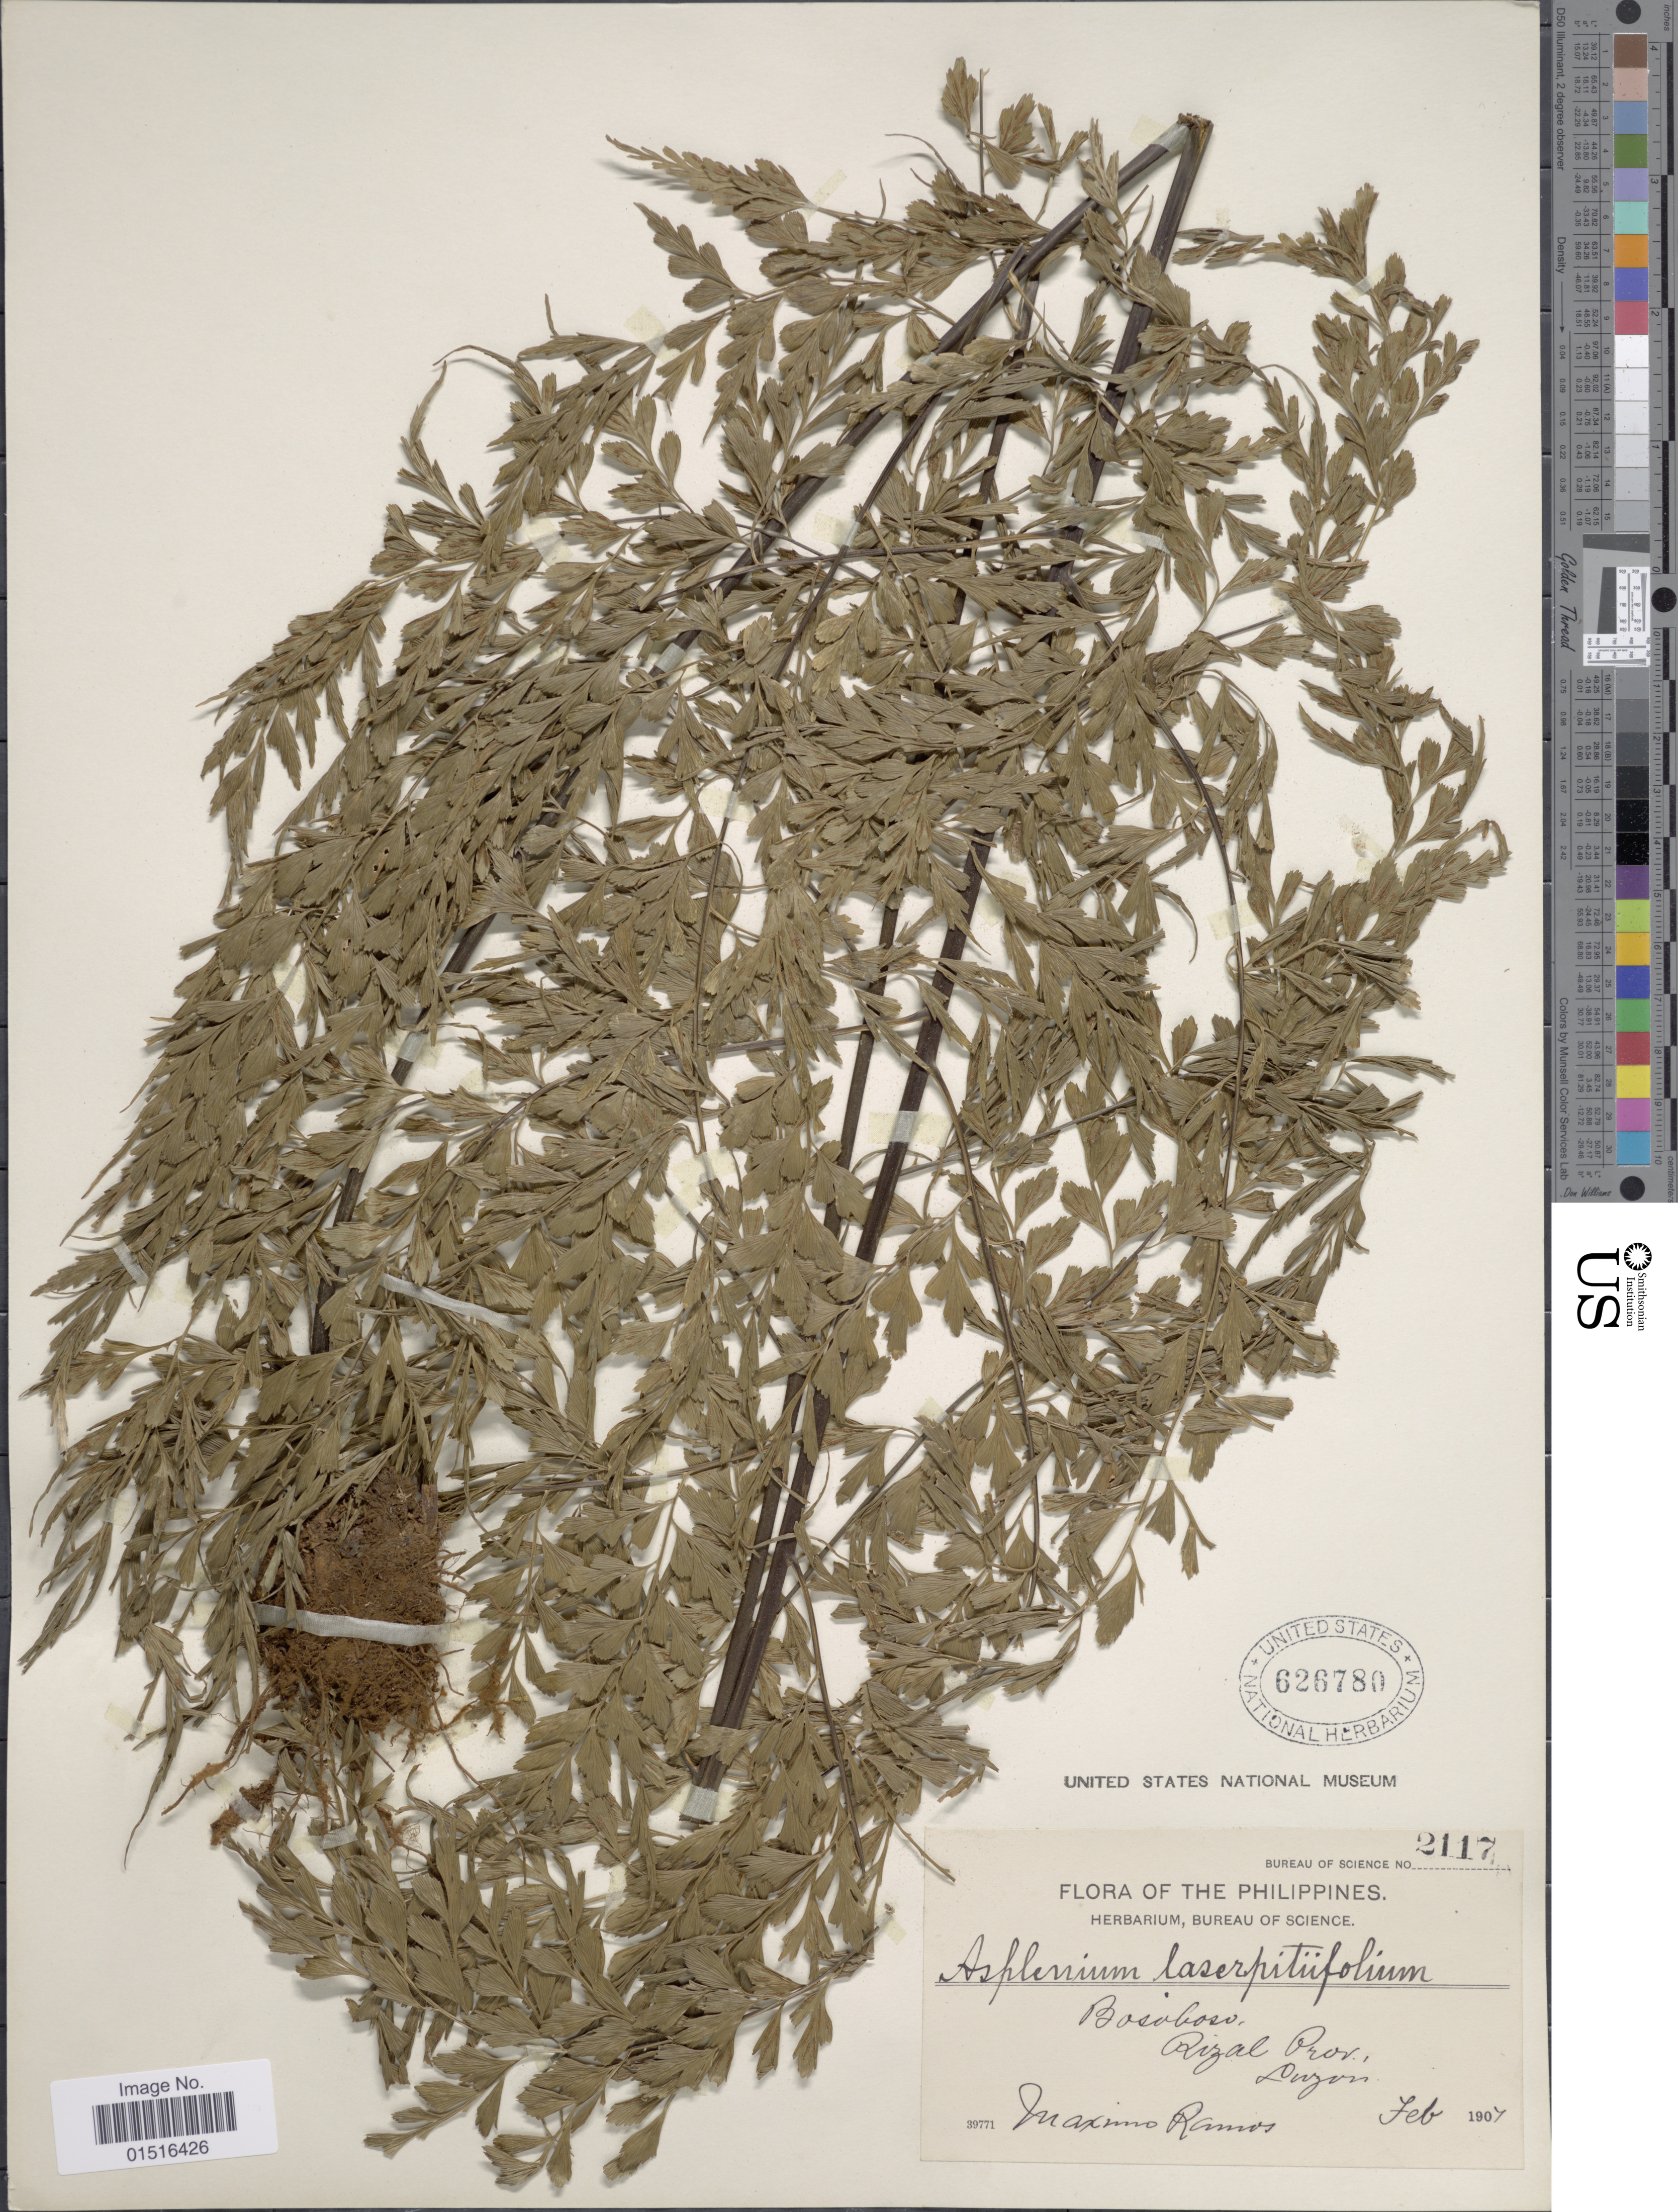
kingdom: Plantae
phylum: Tracheophyta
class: Polypodiopsida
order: Polypodiales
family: Aspleniaceae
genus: Asplenium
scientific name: Asplenium laserpitiifolium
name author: Lam.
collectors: M. Ramos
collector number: Bureau of Science 2117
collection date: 1907-02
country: Philippines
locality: Bosoboso, Rizal Prov., Luzon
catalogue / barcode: US 626780